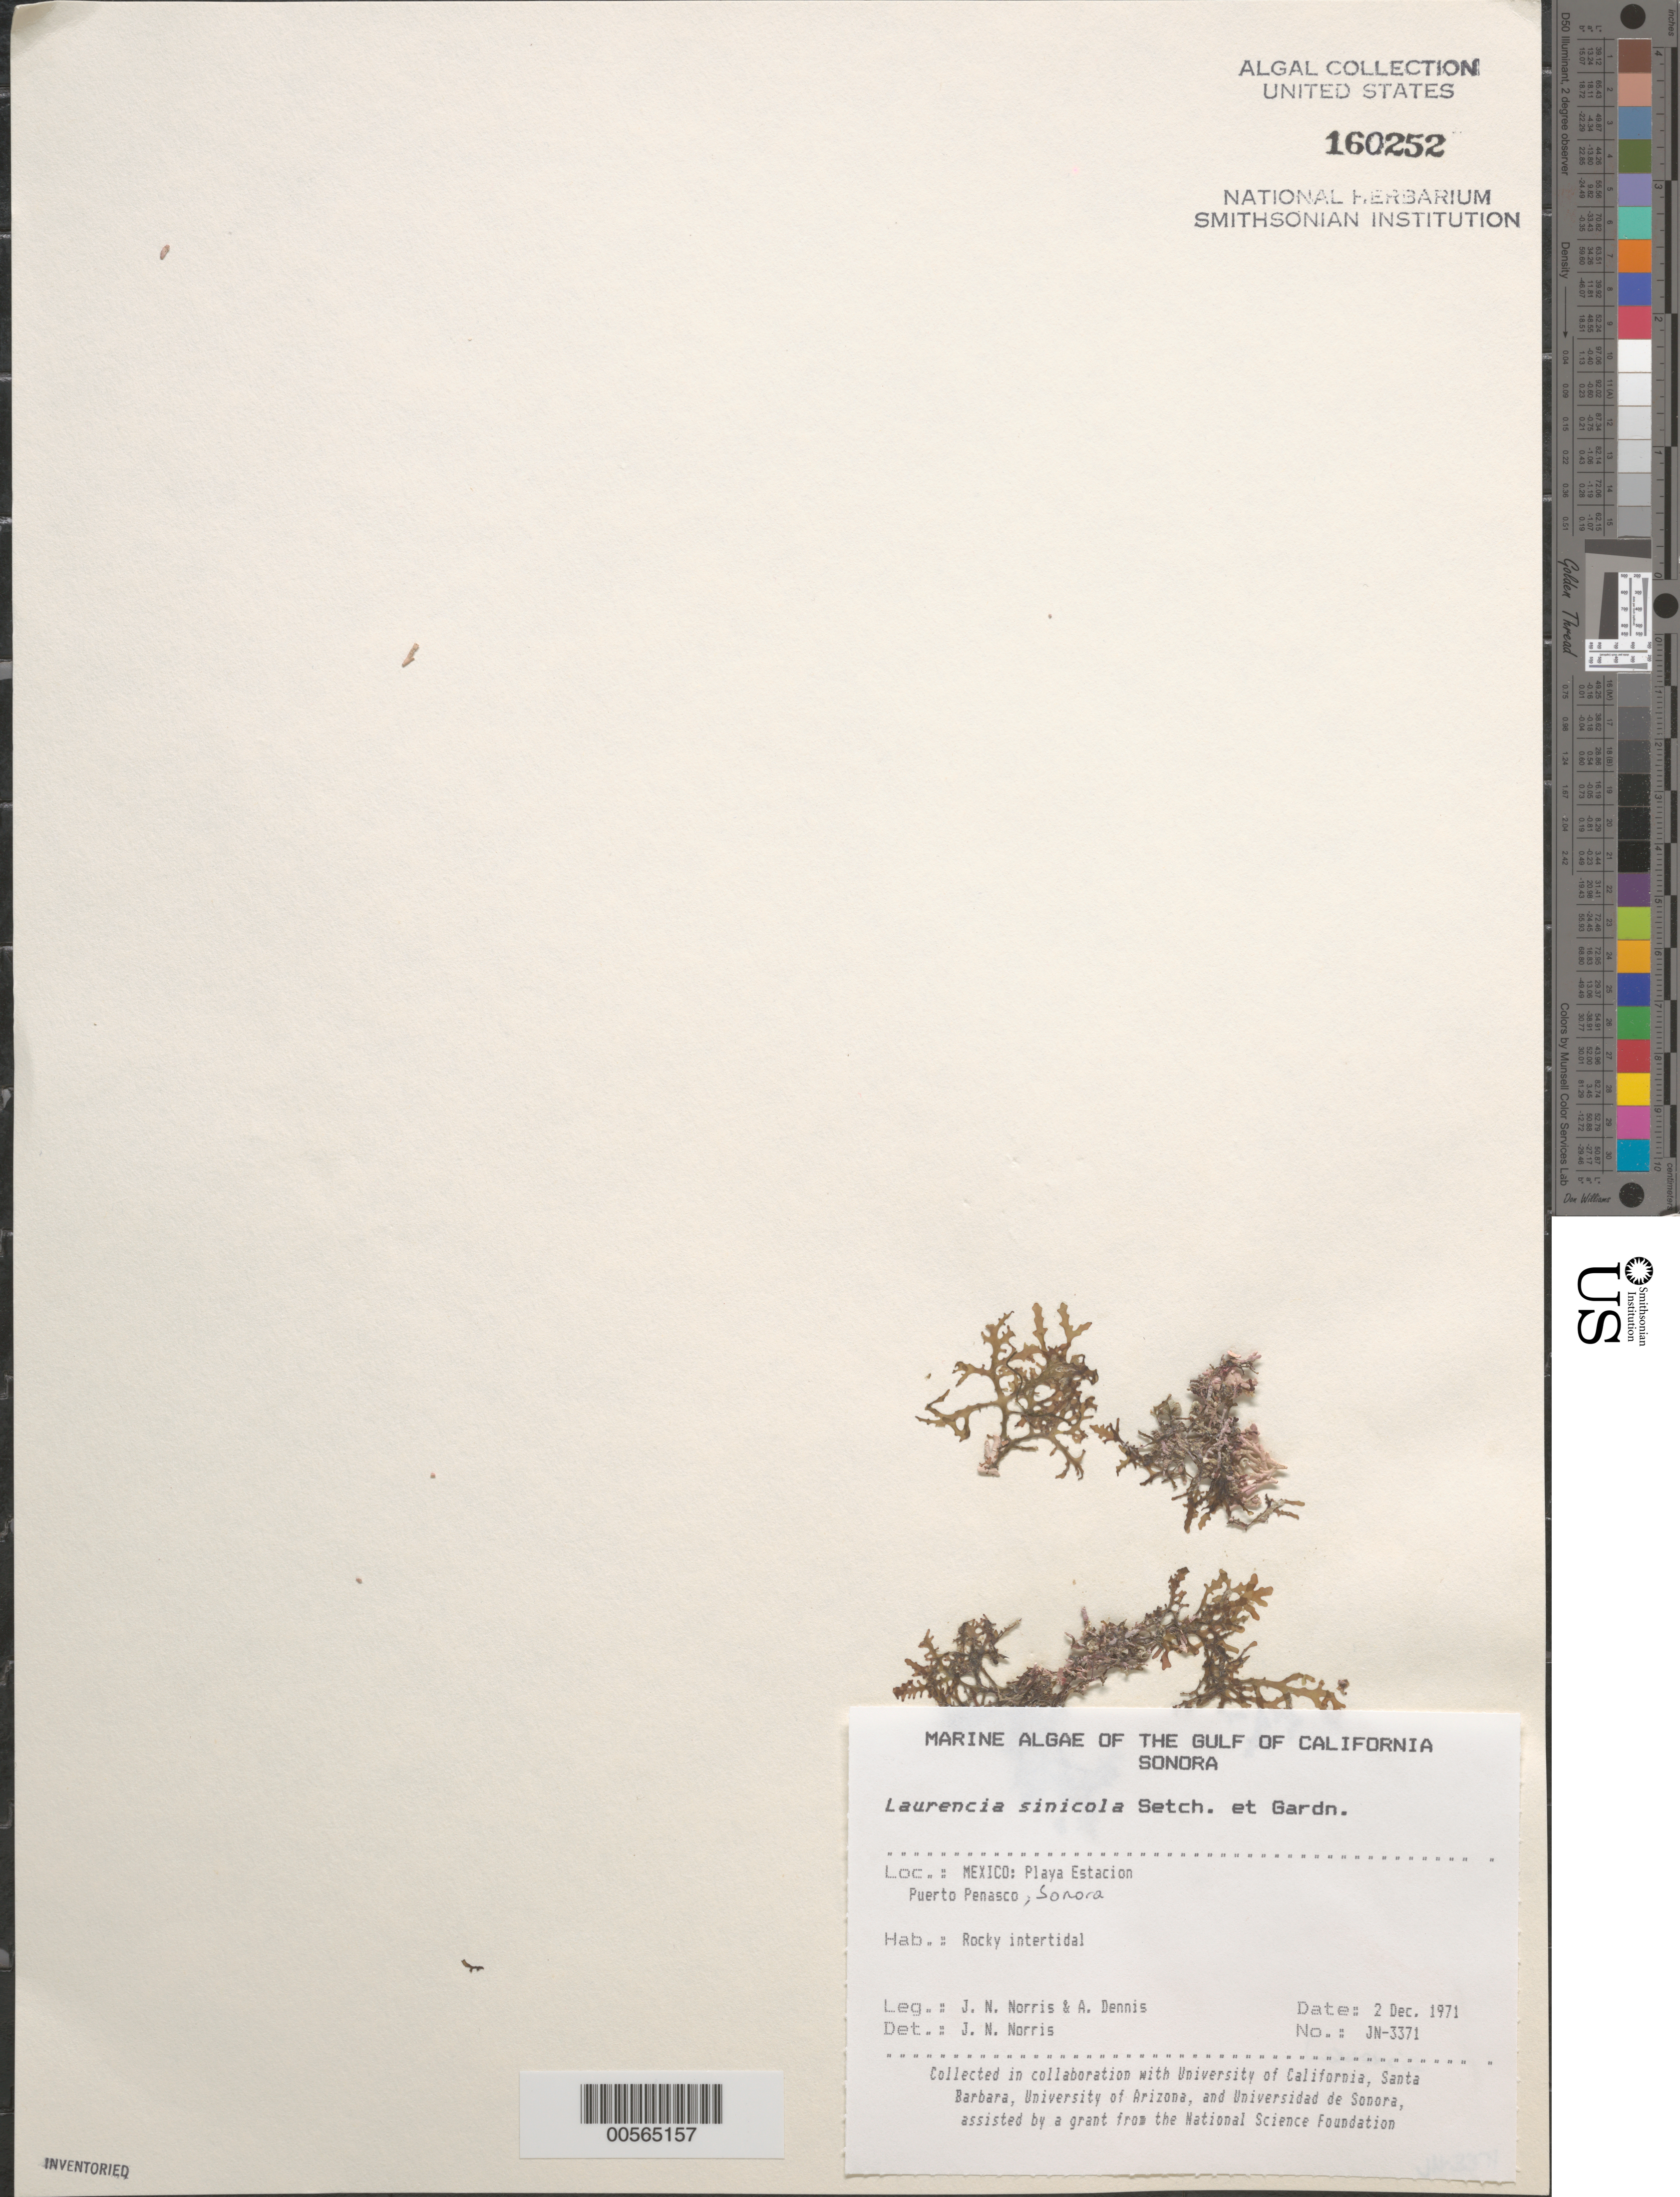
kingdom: Plantae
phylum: Rhodophyta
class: Florideophyceae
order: Ceramiales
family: Rhodomelaceae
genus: Osmundea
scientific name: Osmundea sinicola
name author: (Setchell & N.L. Gardner) K.W. Nam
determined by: Algae name updating Project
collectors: J. N. Norris & A. Dennis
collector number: JN-3371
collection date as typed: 02 Dec 1971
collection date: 1971-12-02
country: Mexico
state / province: Sonora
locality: Playa Estacion, Puerto Penasco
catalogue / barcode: US 160252